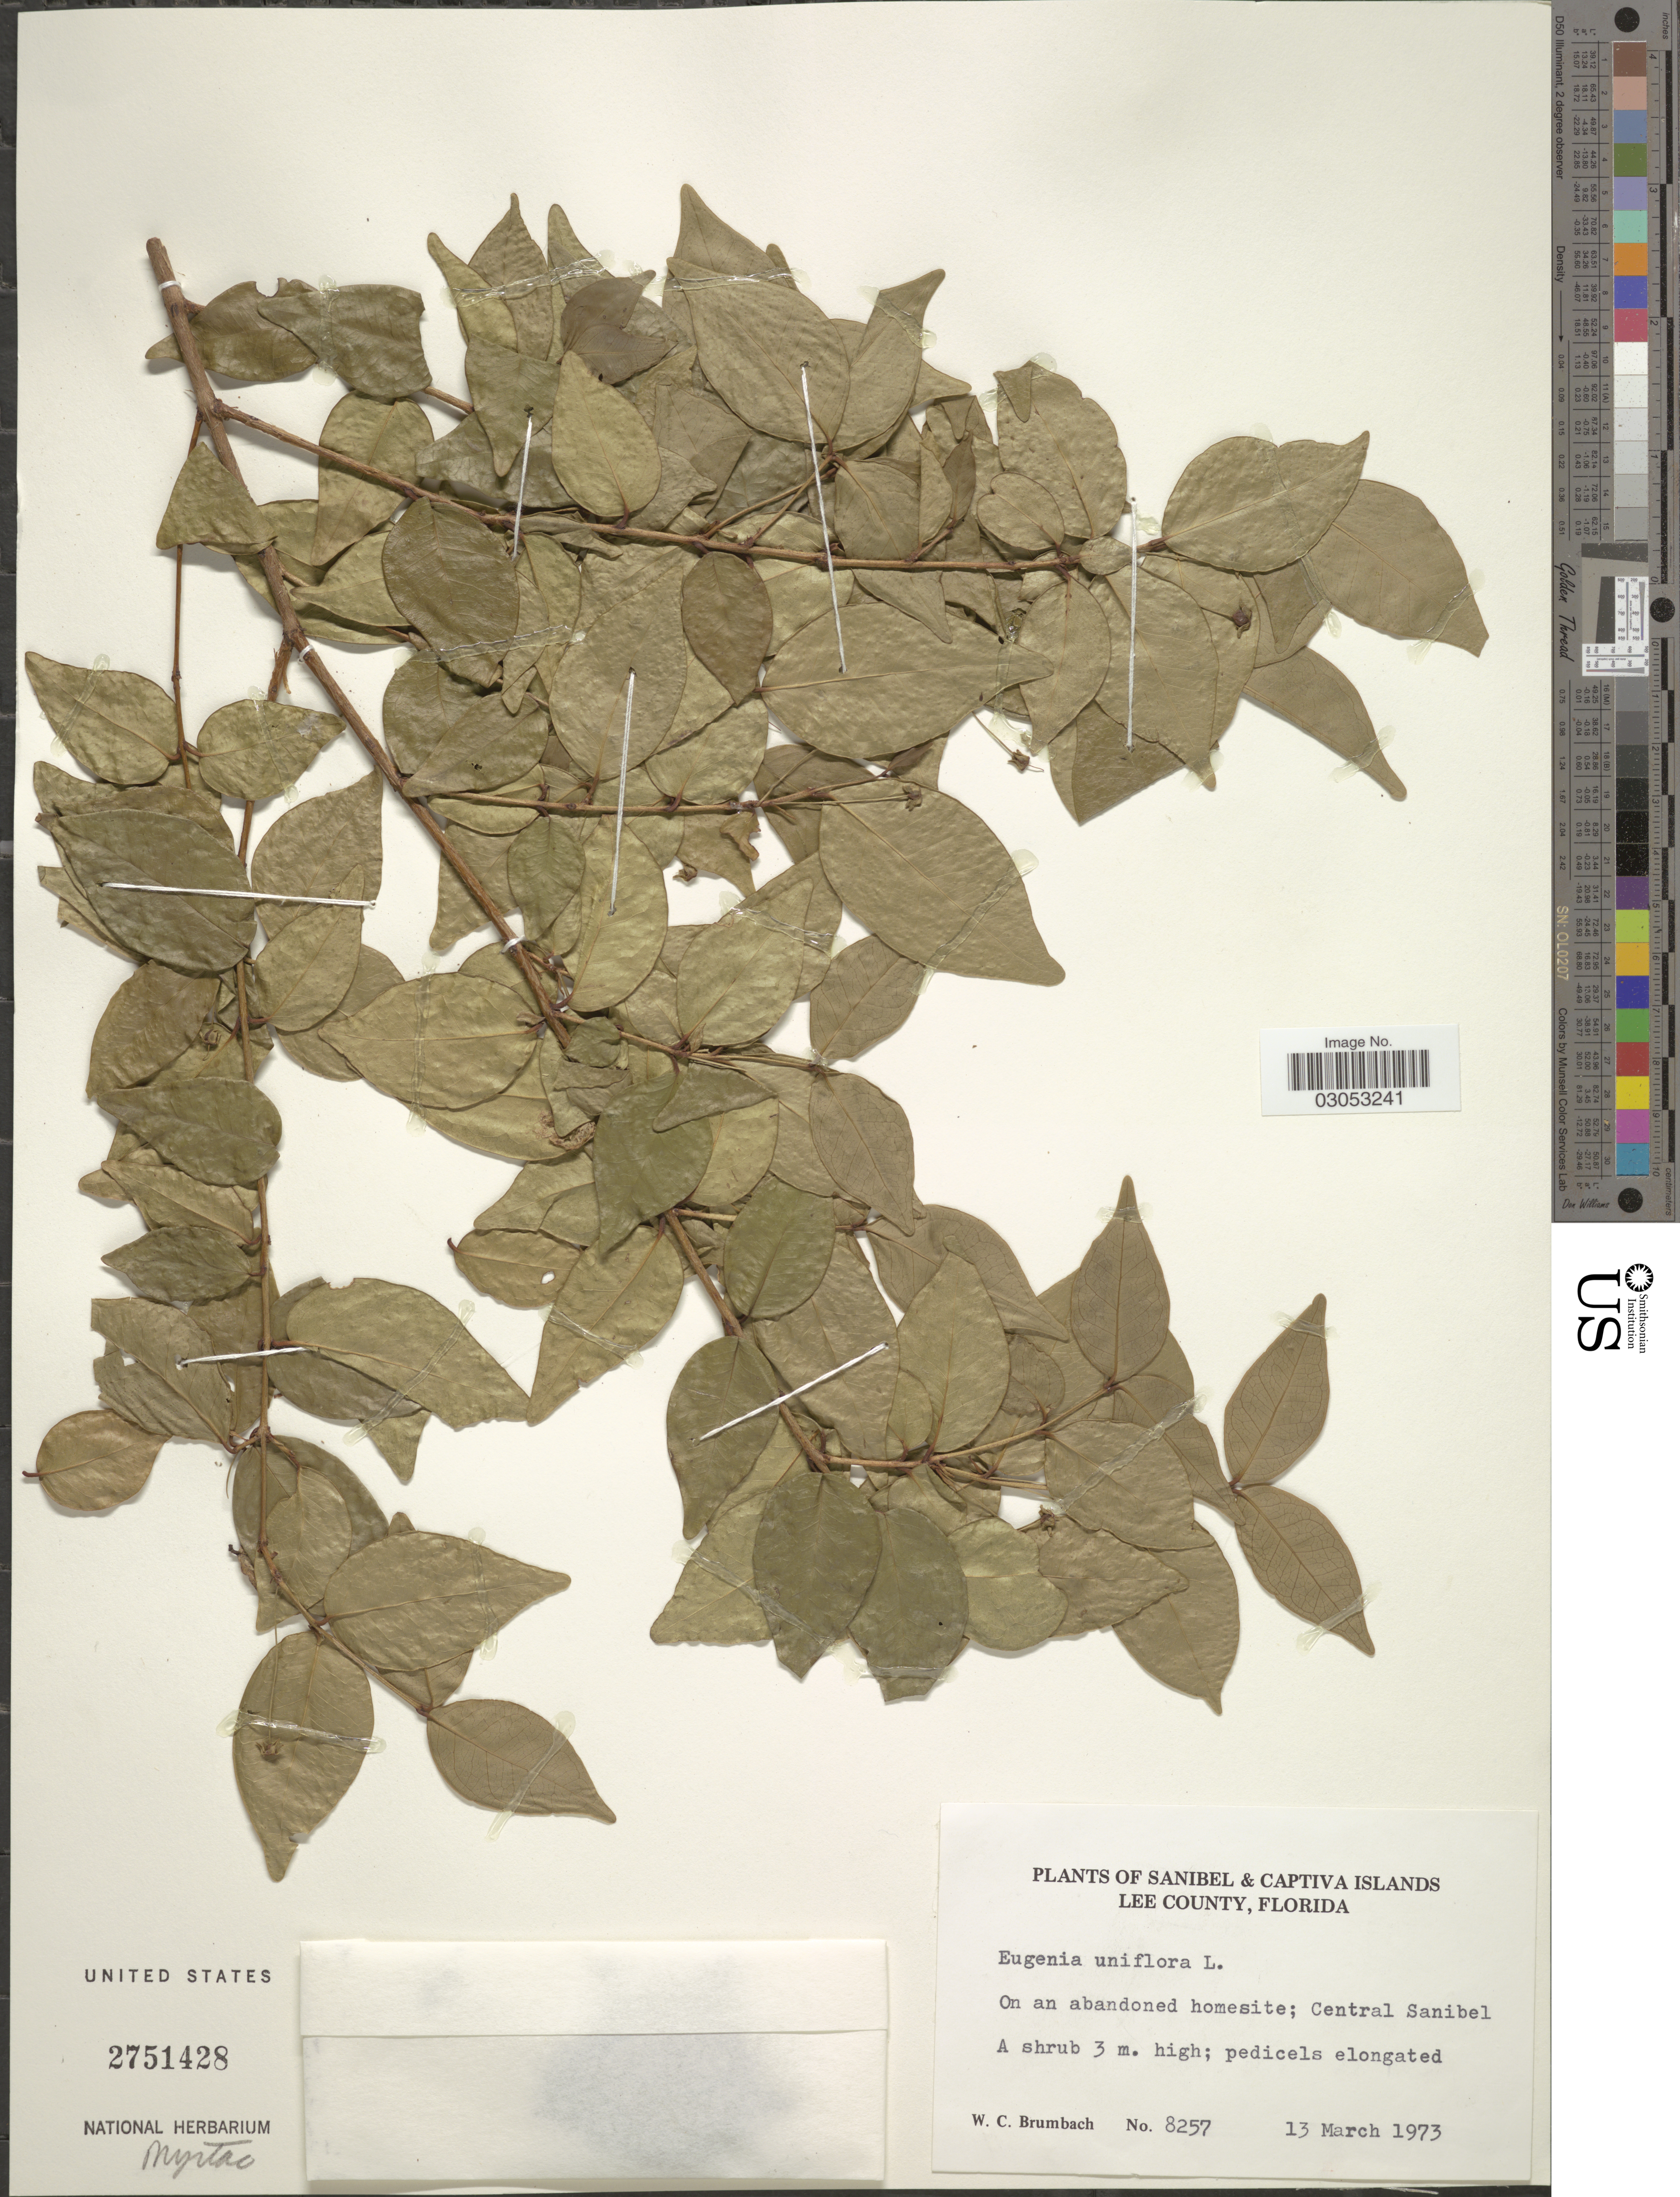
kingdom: Plantae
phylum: Tracheophyta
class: Magnoliopsida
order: Myrtales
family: Myrtaceae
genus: Eugenia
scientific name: Eugenia uniflora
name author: L.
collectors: W. C. Brumbach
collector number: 8257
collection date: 1973-03-13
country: United States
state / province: Florida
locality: Sanibel & Captiva Islands, Lee County. On an abondoned homesite; Central Sanibel.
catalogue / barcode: US 2751428